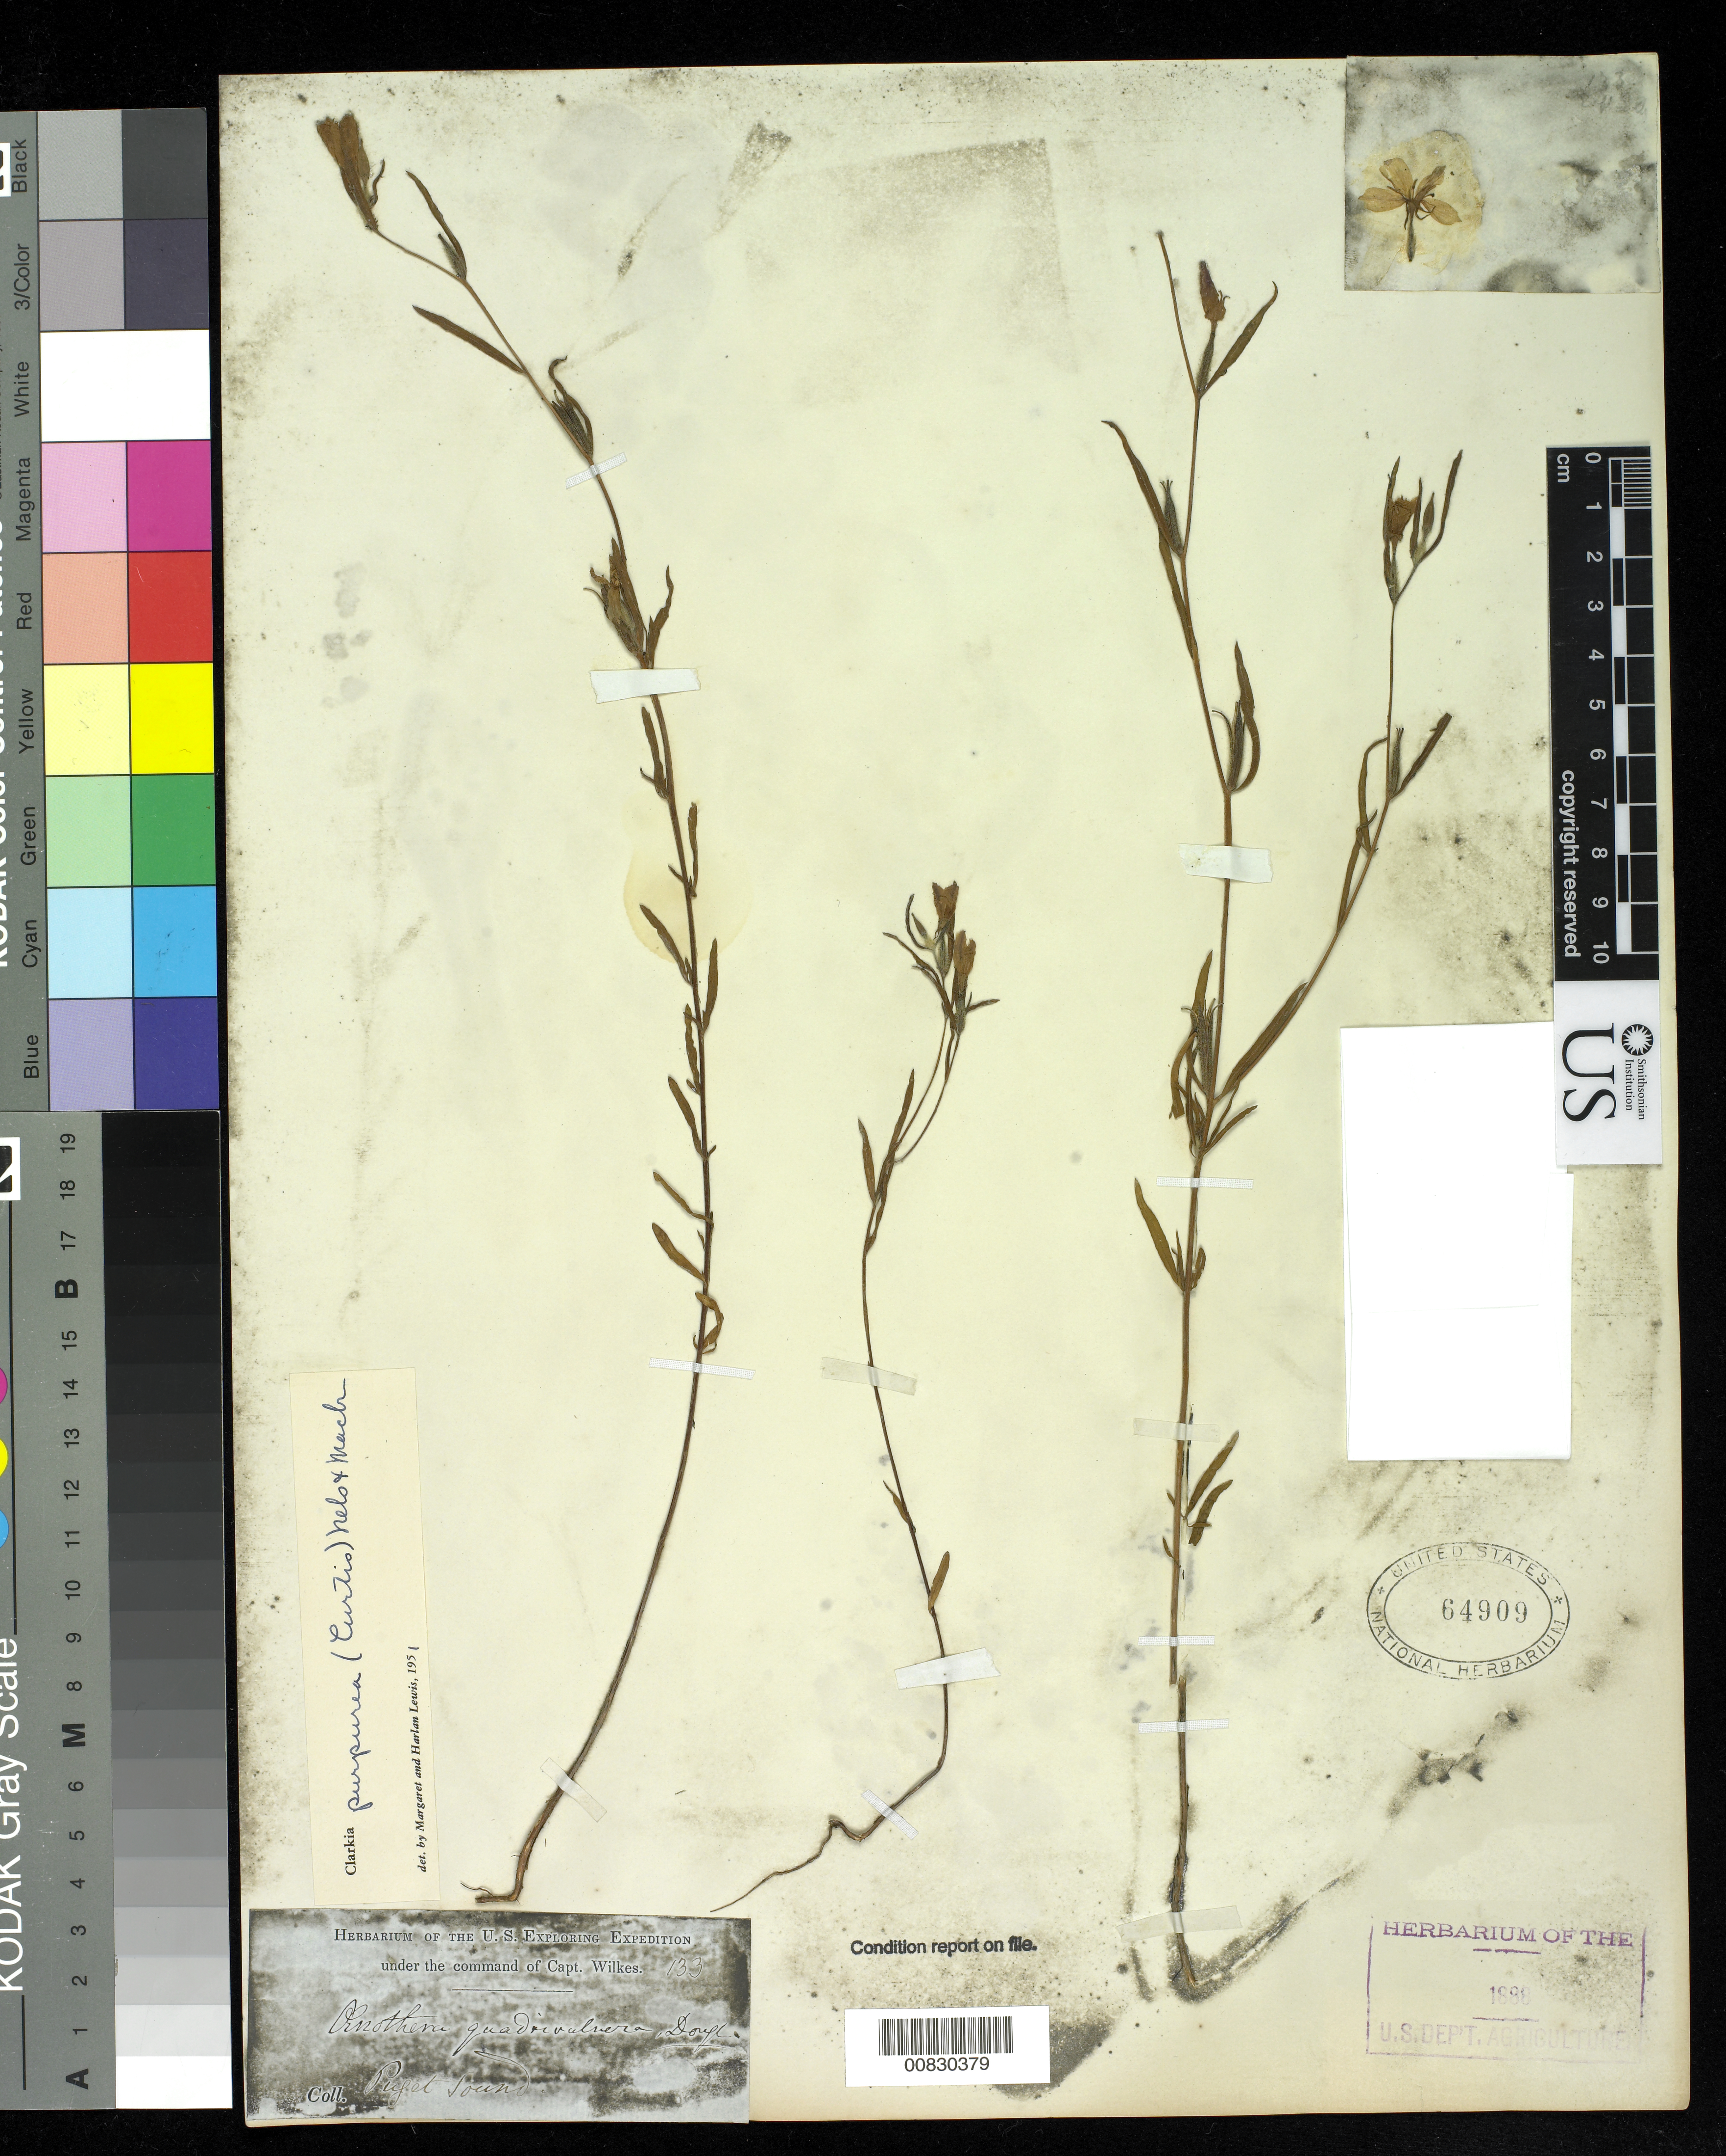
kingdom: Plantae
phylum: Tracheophyta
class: Magnoliopsida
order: Myrtales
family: Onagraceae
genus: Clarkia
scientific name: Clarkia purpurea subsp. quadrivulnera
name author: (Douglas) H.F. Lewis & M.R. Lewis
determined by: Wagner, W. L., (BOT), Smithsonian Institution - National Museum of Natural History (UNITED STATES)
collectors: Wilkes Explor. Exped.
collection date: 1838/1842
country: United States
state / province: Washington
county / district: King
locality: Puget Sound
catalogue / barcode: US 64909